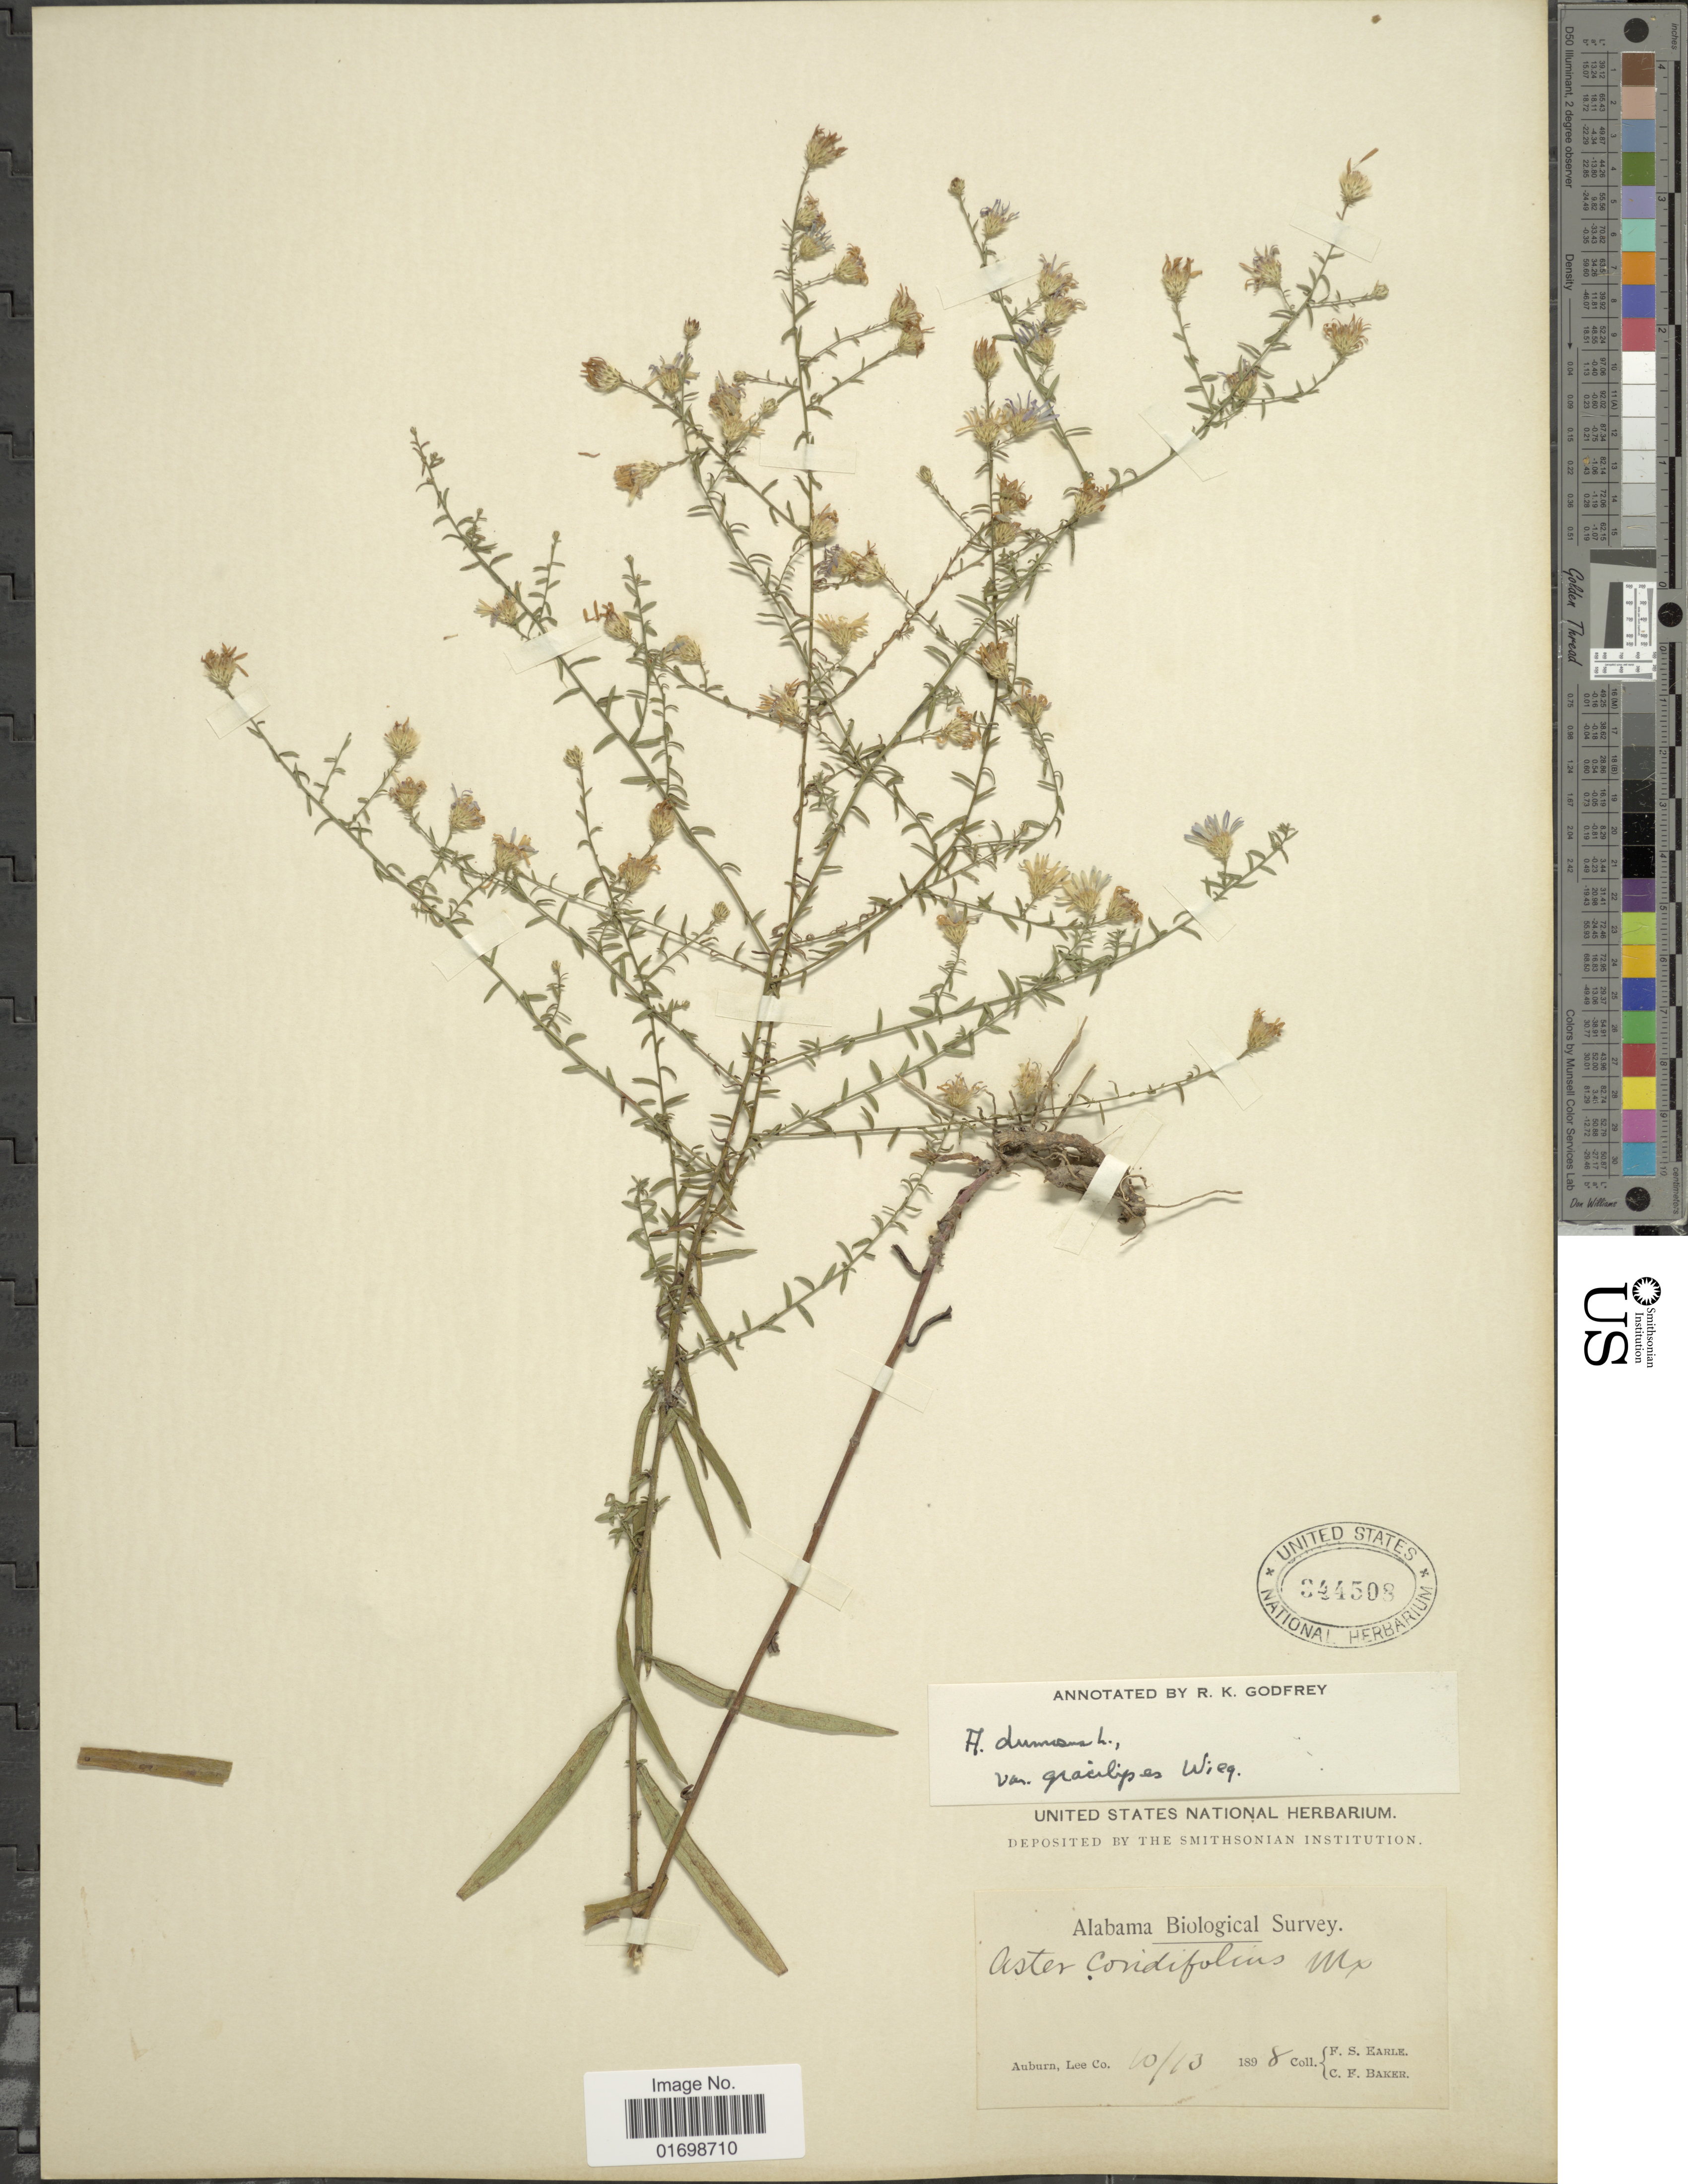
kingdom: Plantae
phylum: Tracheophyta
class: Magnoliopsida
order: Asterales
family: Asteraceae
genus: Symphyotrichum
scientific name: Symphyotrichum dumosum var. gracilipes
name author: (Wiegand) G.L. Nesom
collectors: F. S. Earle & C. F. Baker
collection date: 1898-10-13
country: United States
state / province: Alabama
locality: Auburn, Lee Co.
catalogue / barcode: US 344508